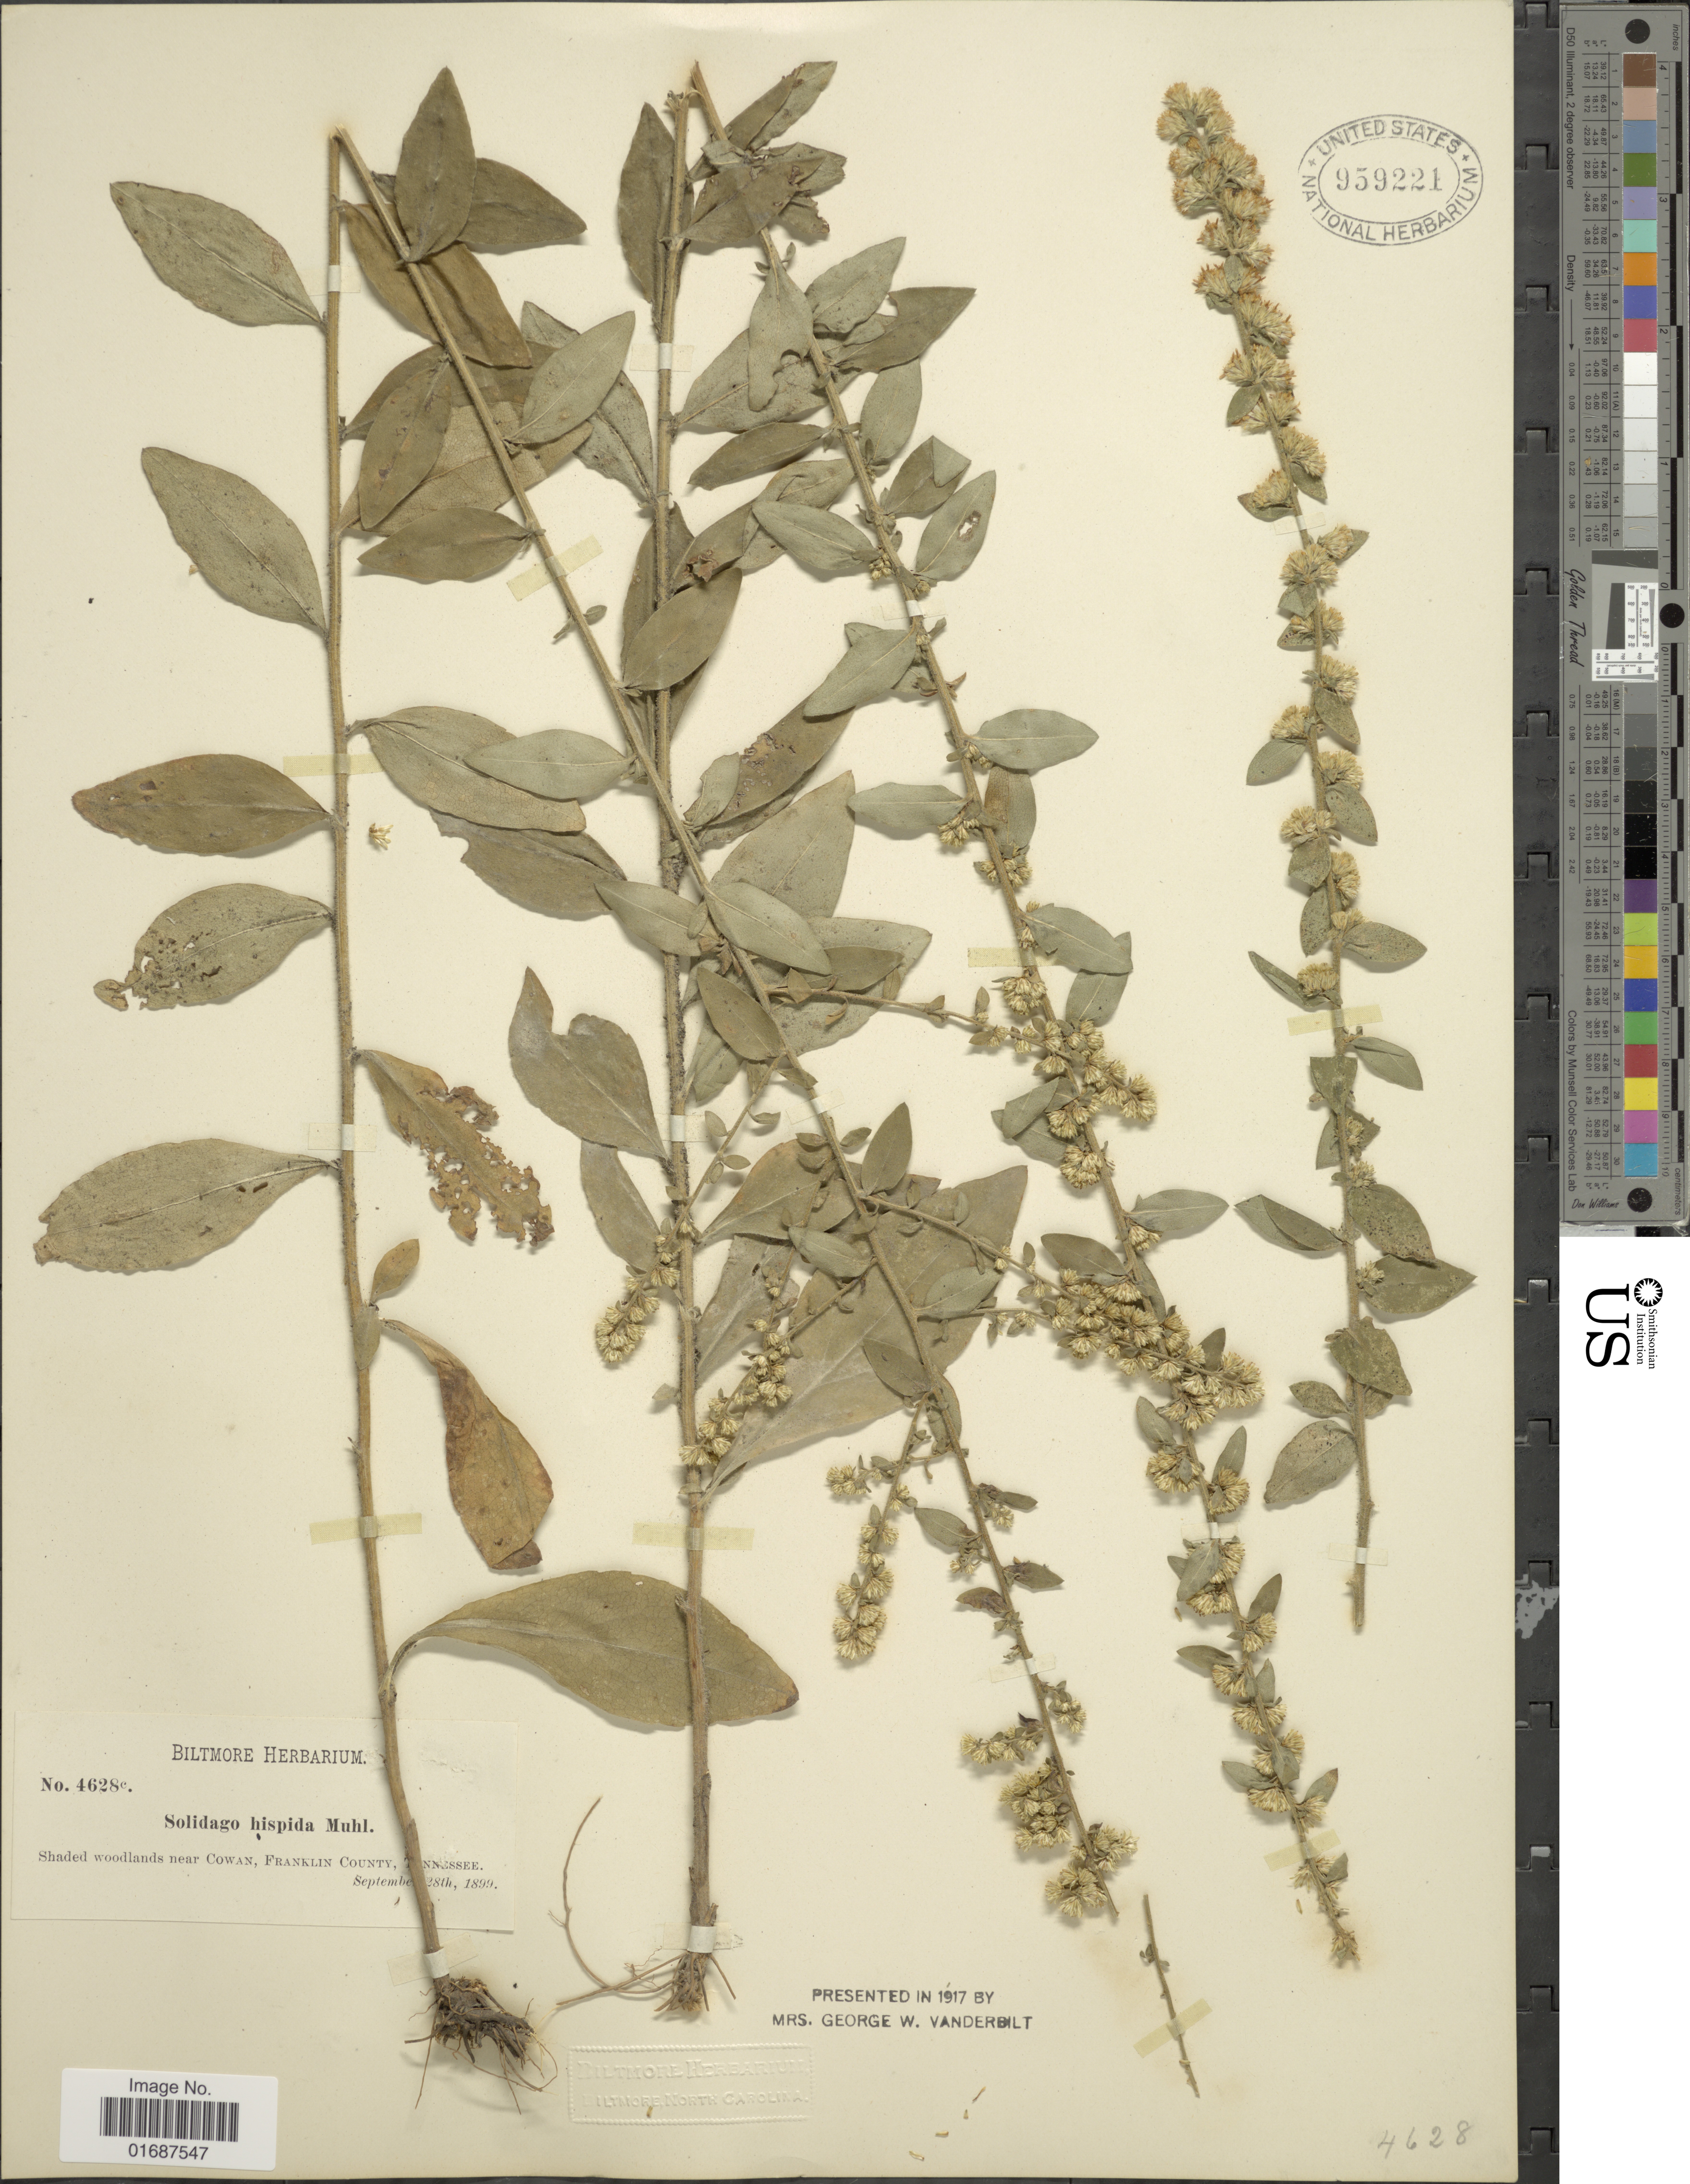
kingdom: Plantae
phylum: Tracheophyta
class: Magnoliopsida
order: Asterales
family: Asteraceae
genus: Solidago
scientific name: Solidago hispida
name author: Muhl. ex Willd.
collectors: ex herb. Biltmore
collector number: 4628c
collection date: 1899-09-28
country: United States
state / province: Tennessee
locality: Near Cowan, Franklin County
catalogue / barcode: US 959221